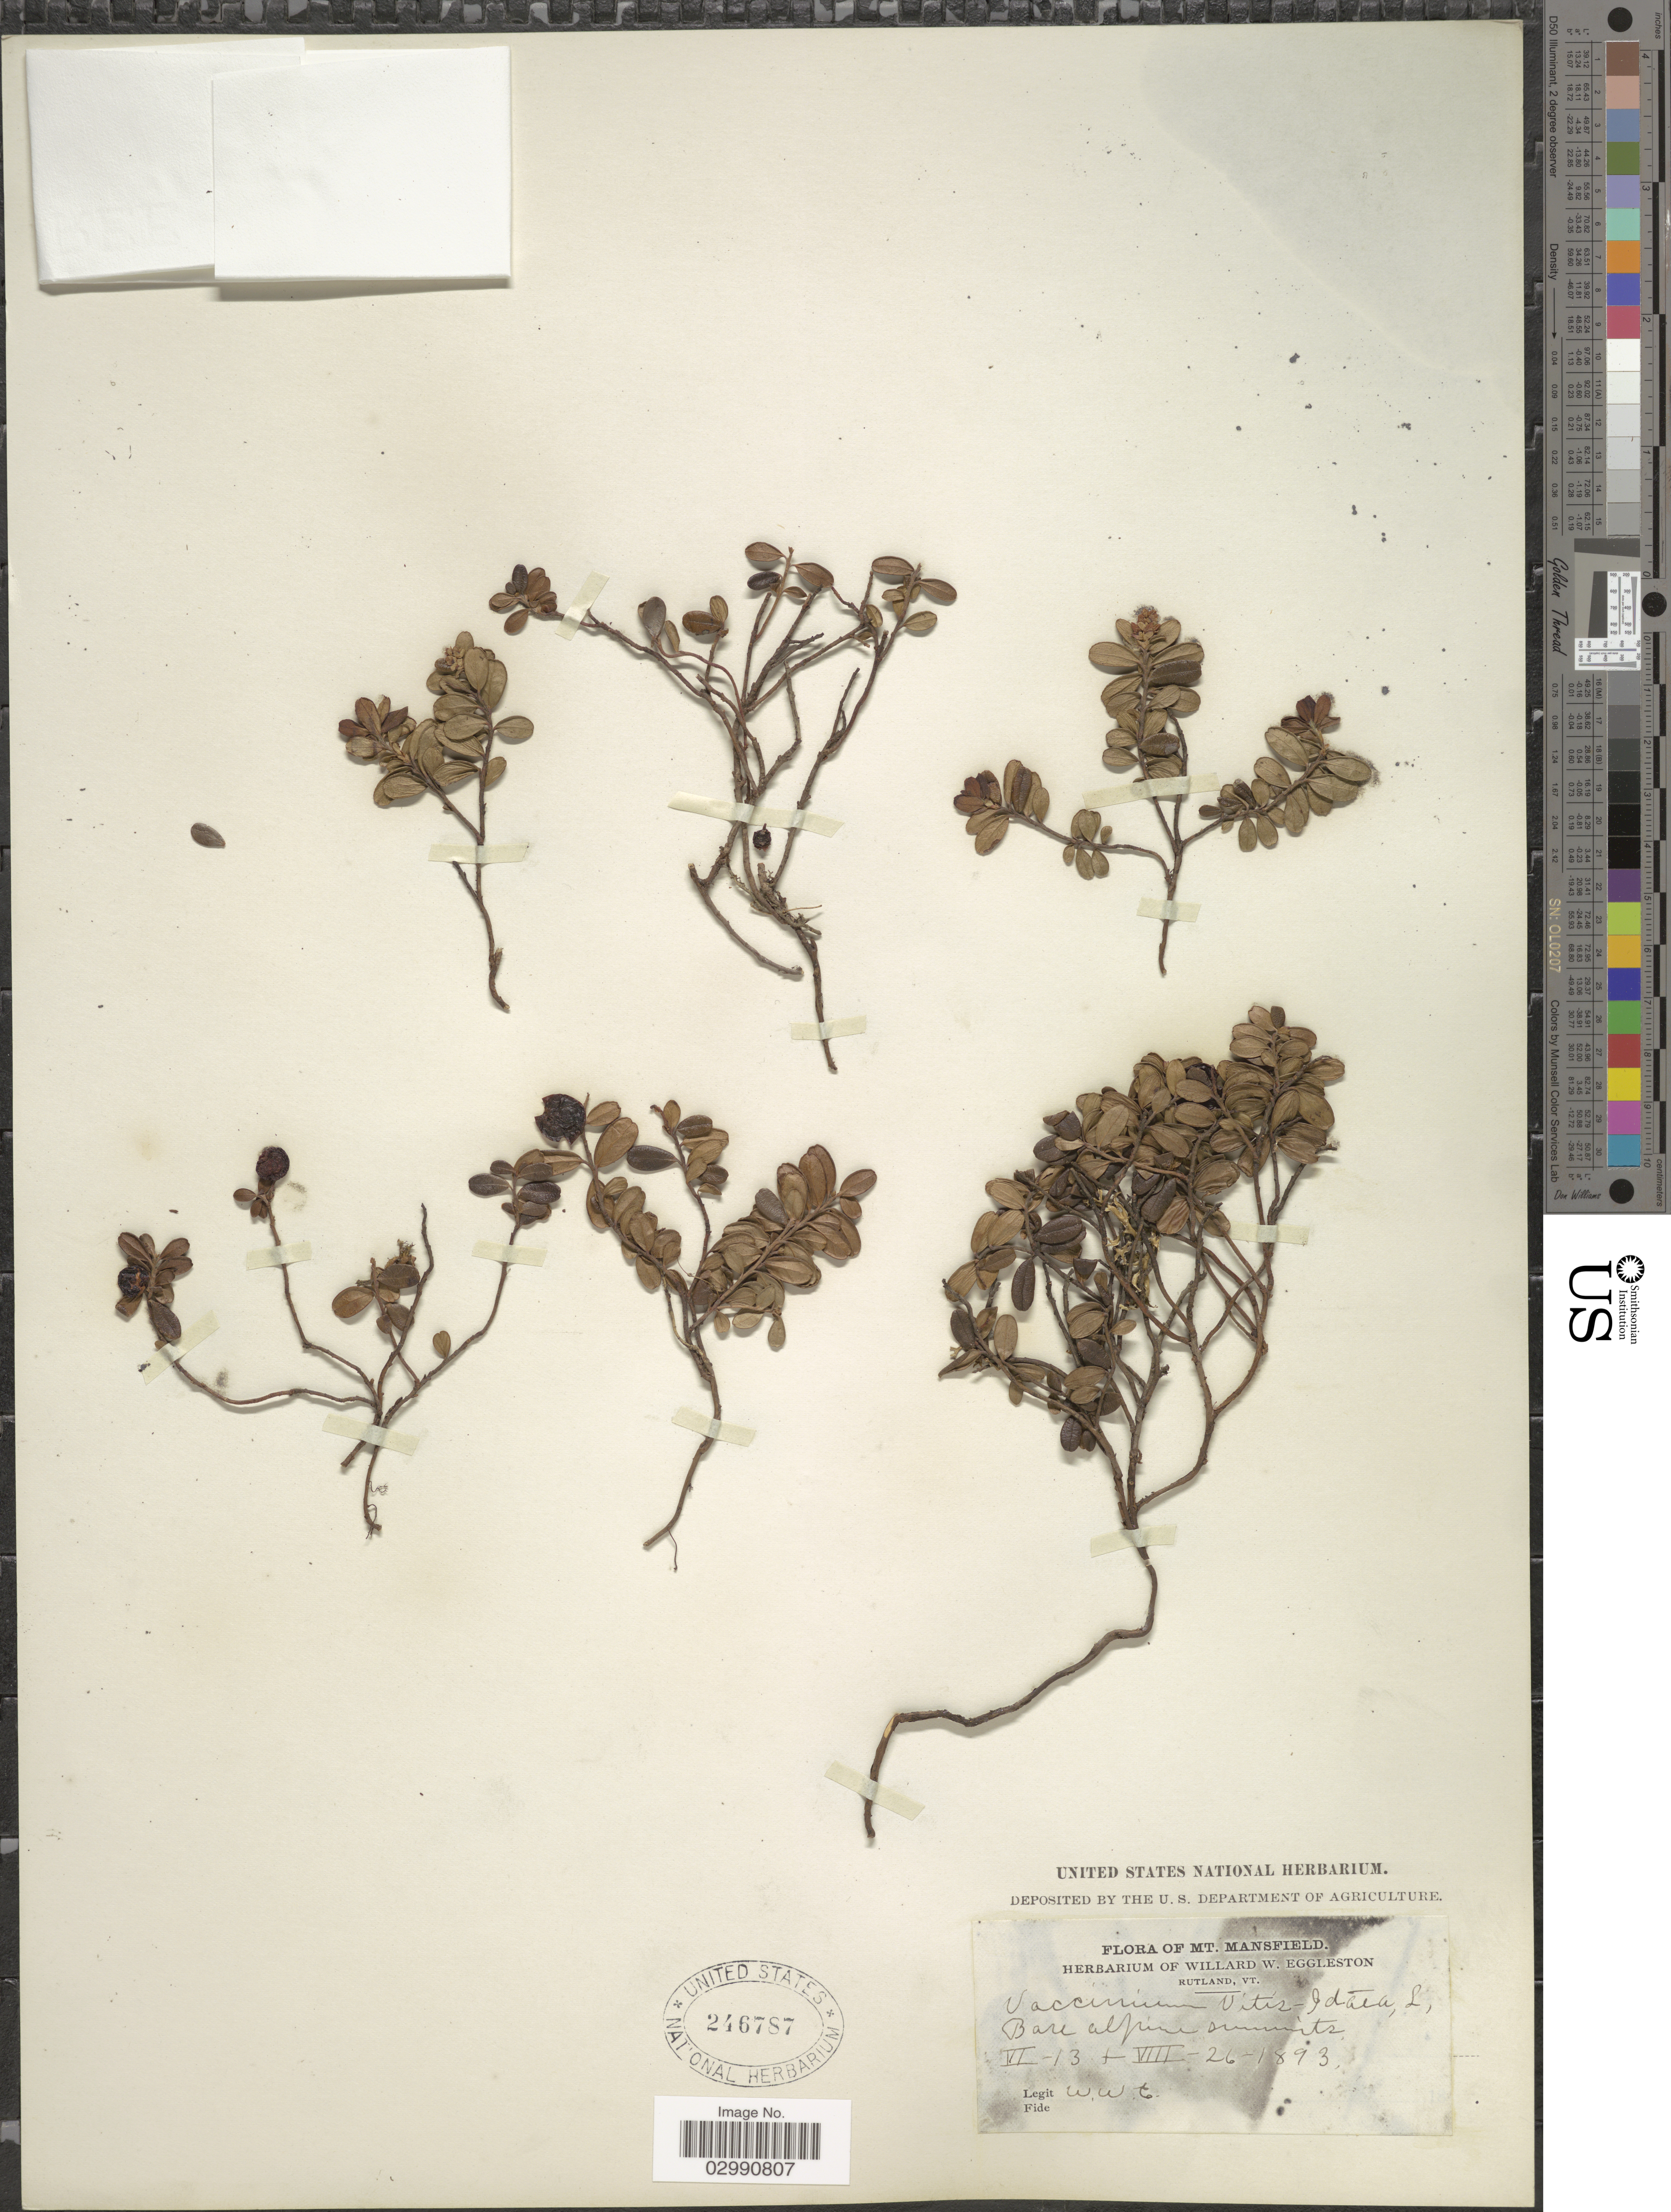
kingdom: Plantae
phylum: Tracheophyta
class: Magnoliopsida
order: Ericales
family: Ericaceae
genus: Vaccinium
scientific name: Vaccinium vitis-idaea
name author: L.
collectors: W. W. Eggleston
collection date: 1893-06-13/1893-08-26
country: United States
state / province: Vermont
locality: Mt. Mansfield.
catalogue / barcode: US 246787